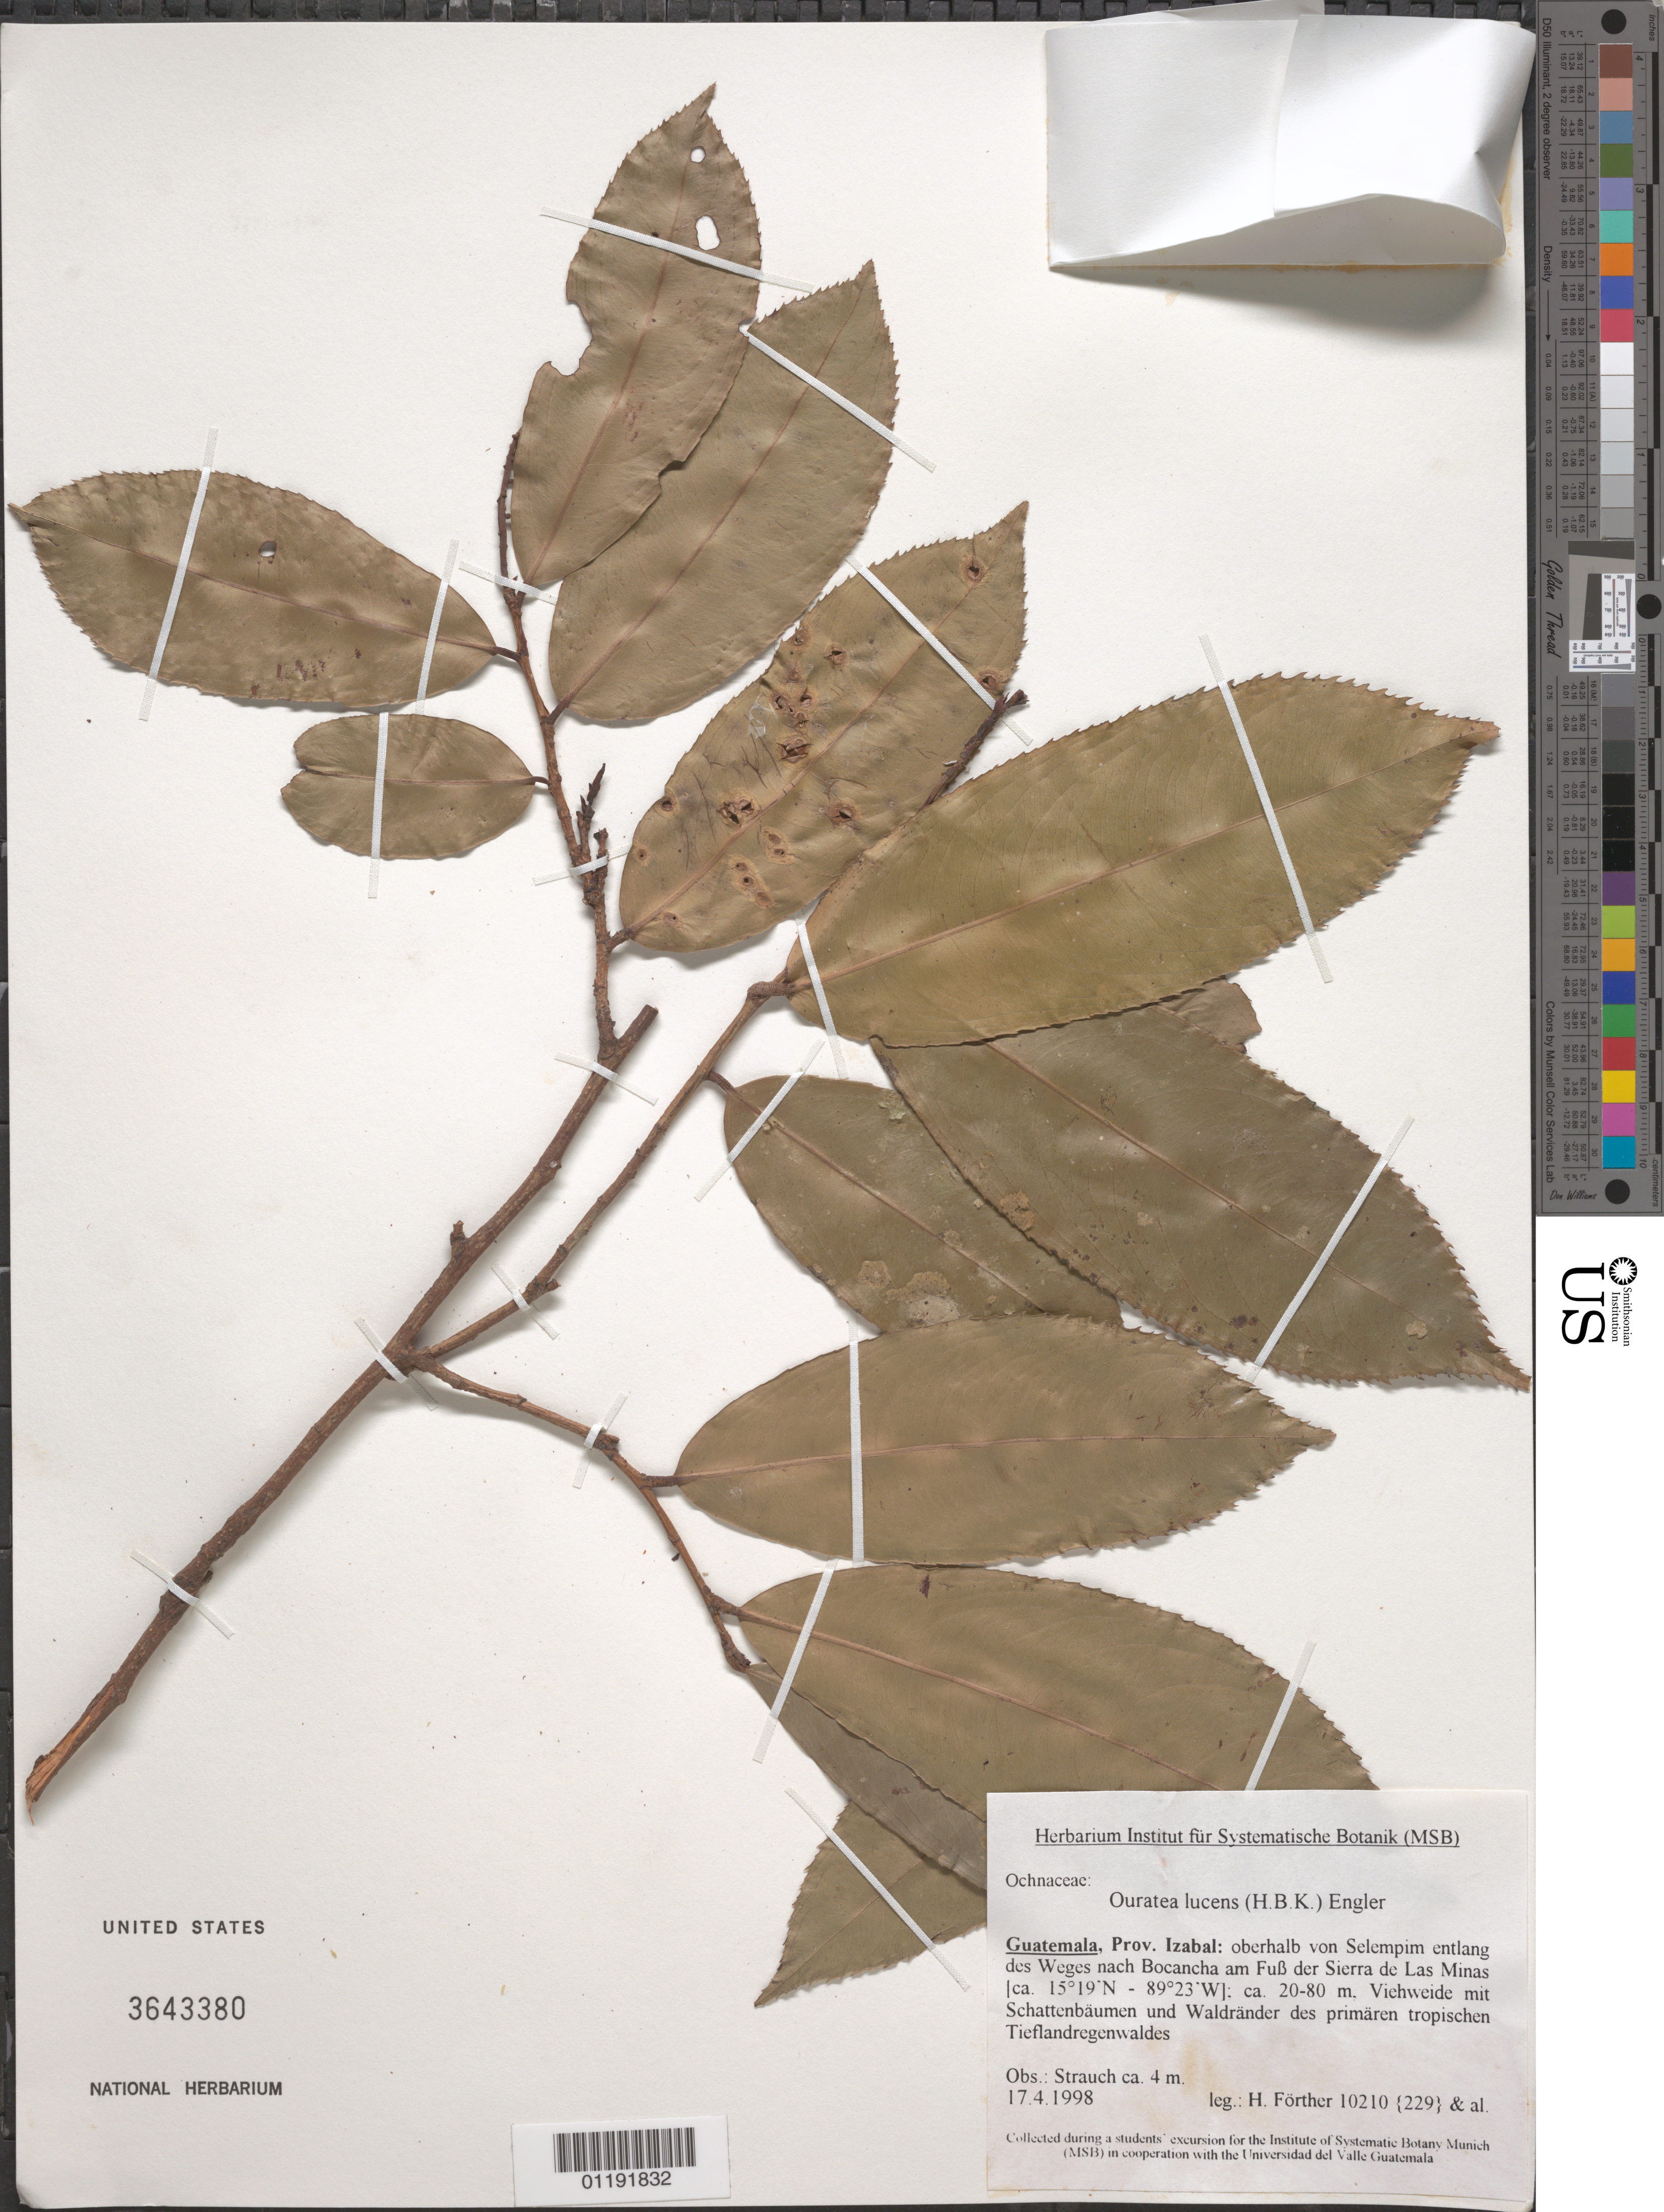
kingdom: Plantae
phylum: Tracheophyta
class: Magnoliopsida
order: Malpighiales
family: Ochnaceae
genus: Ouratea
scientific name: Ouratea lucens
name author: (Kunth) Engl.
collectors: H. Fôrther et al.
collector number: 10210 {229}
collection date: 1998-04-17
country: Guatemala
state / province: Izabal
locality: Sierra de Las Minas, above Selempim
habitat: Edges of tropical lowland rain forest, in shade of trees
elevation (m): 20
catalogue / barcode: US 3643380